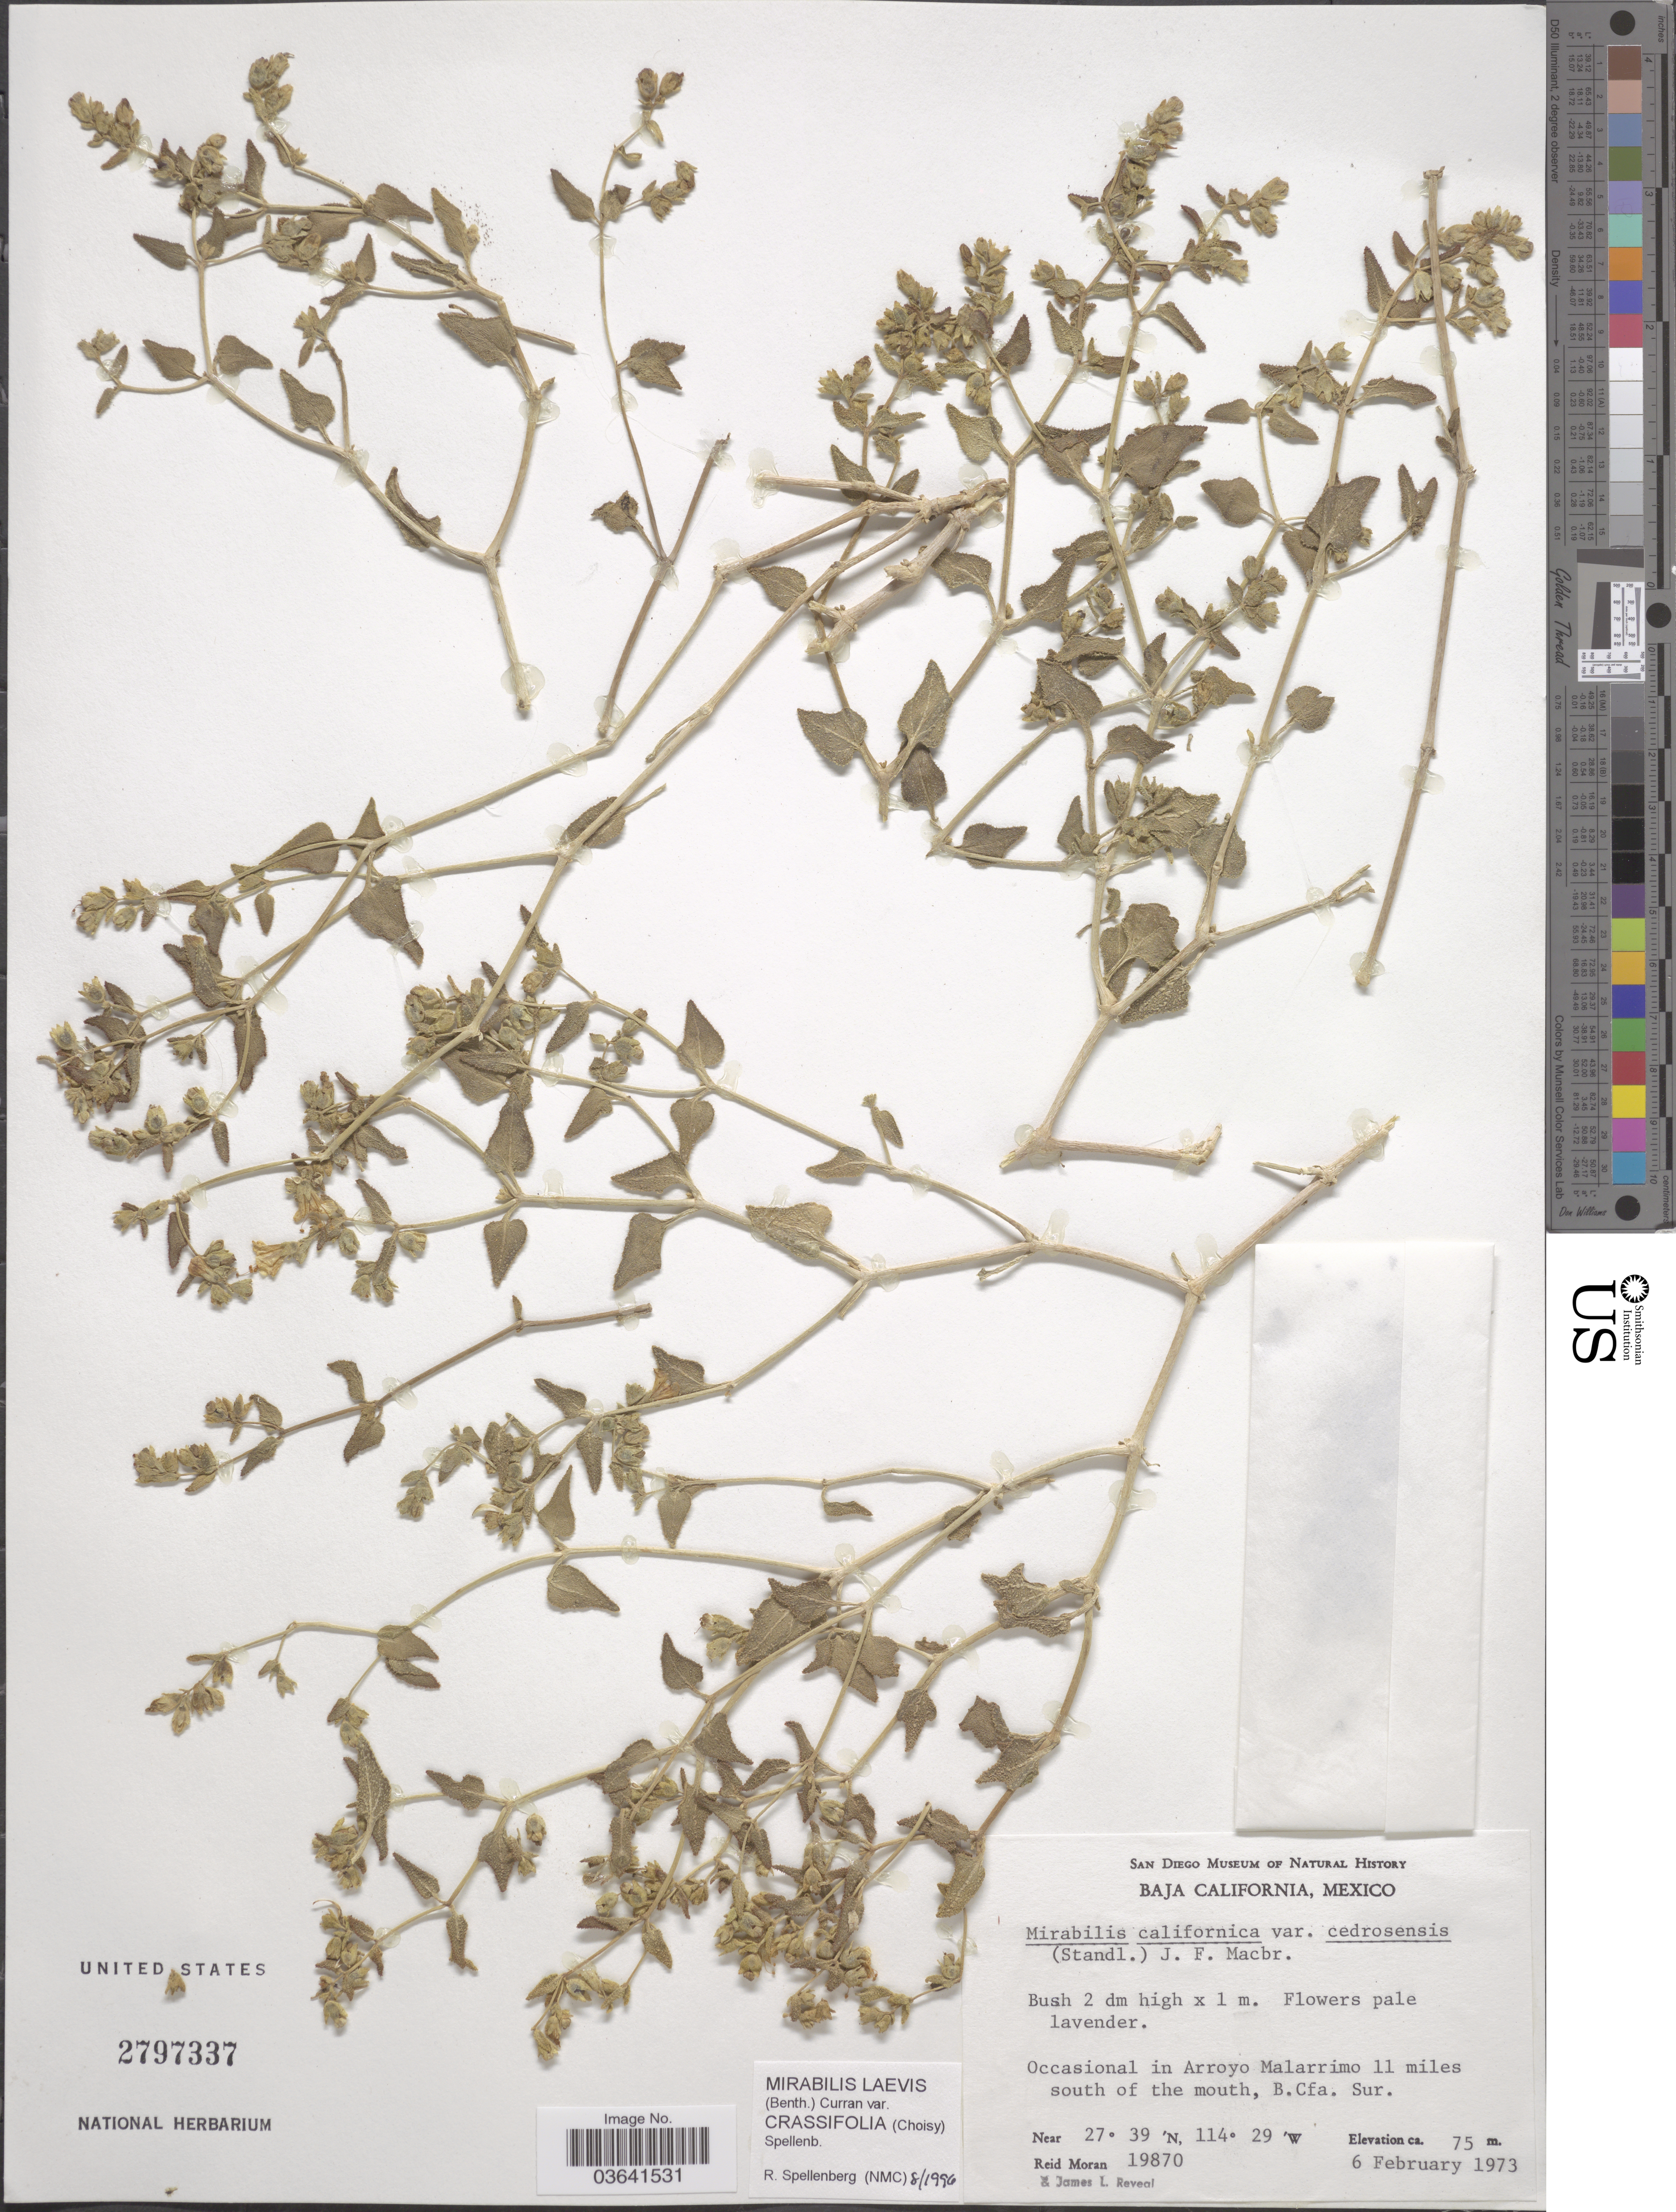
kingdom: Plantae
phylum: Tracheophyta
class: Magnoliopsida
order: Caryophyllales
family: Nyctaginaceae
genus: Mirabilis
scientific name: Mirabilis laevis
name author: (Benth.) Curran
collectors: R. Moran & J. L. Reveal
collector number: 19870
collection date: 1973-02-06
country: Mexico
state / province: Baja California Sur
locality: Occasional in Arroyo Malarrimo 11 miles south of the mouth, B.Cfa. Sur.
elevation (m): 75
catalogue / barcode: US 2797337